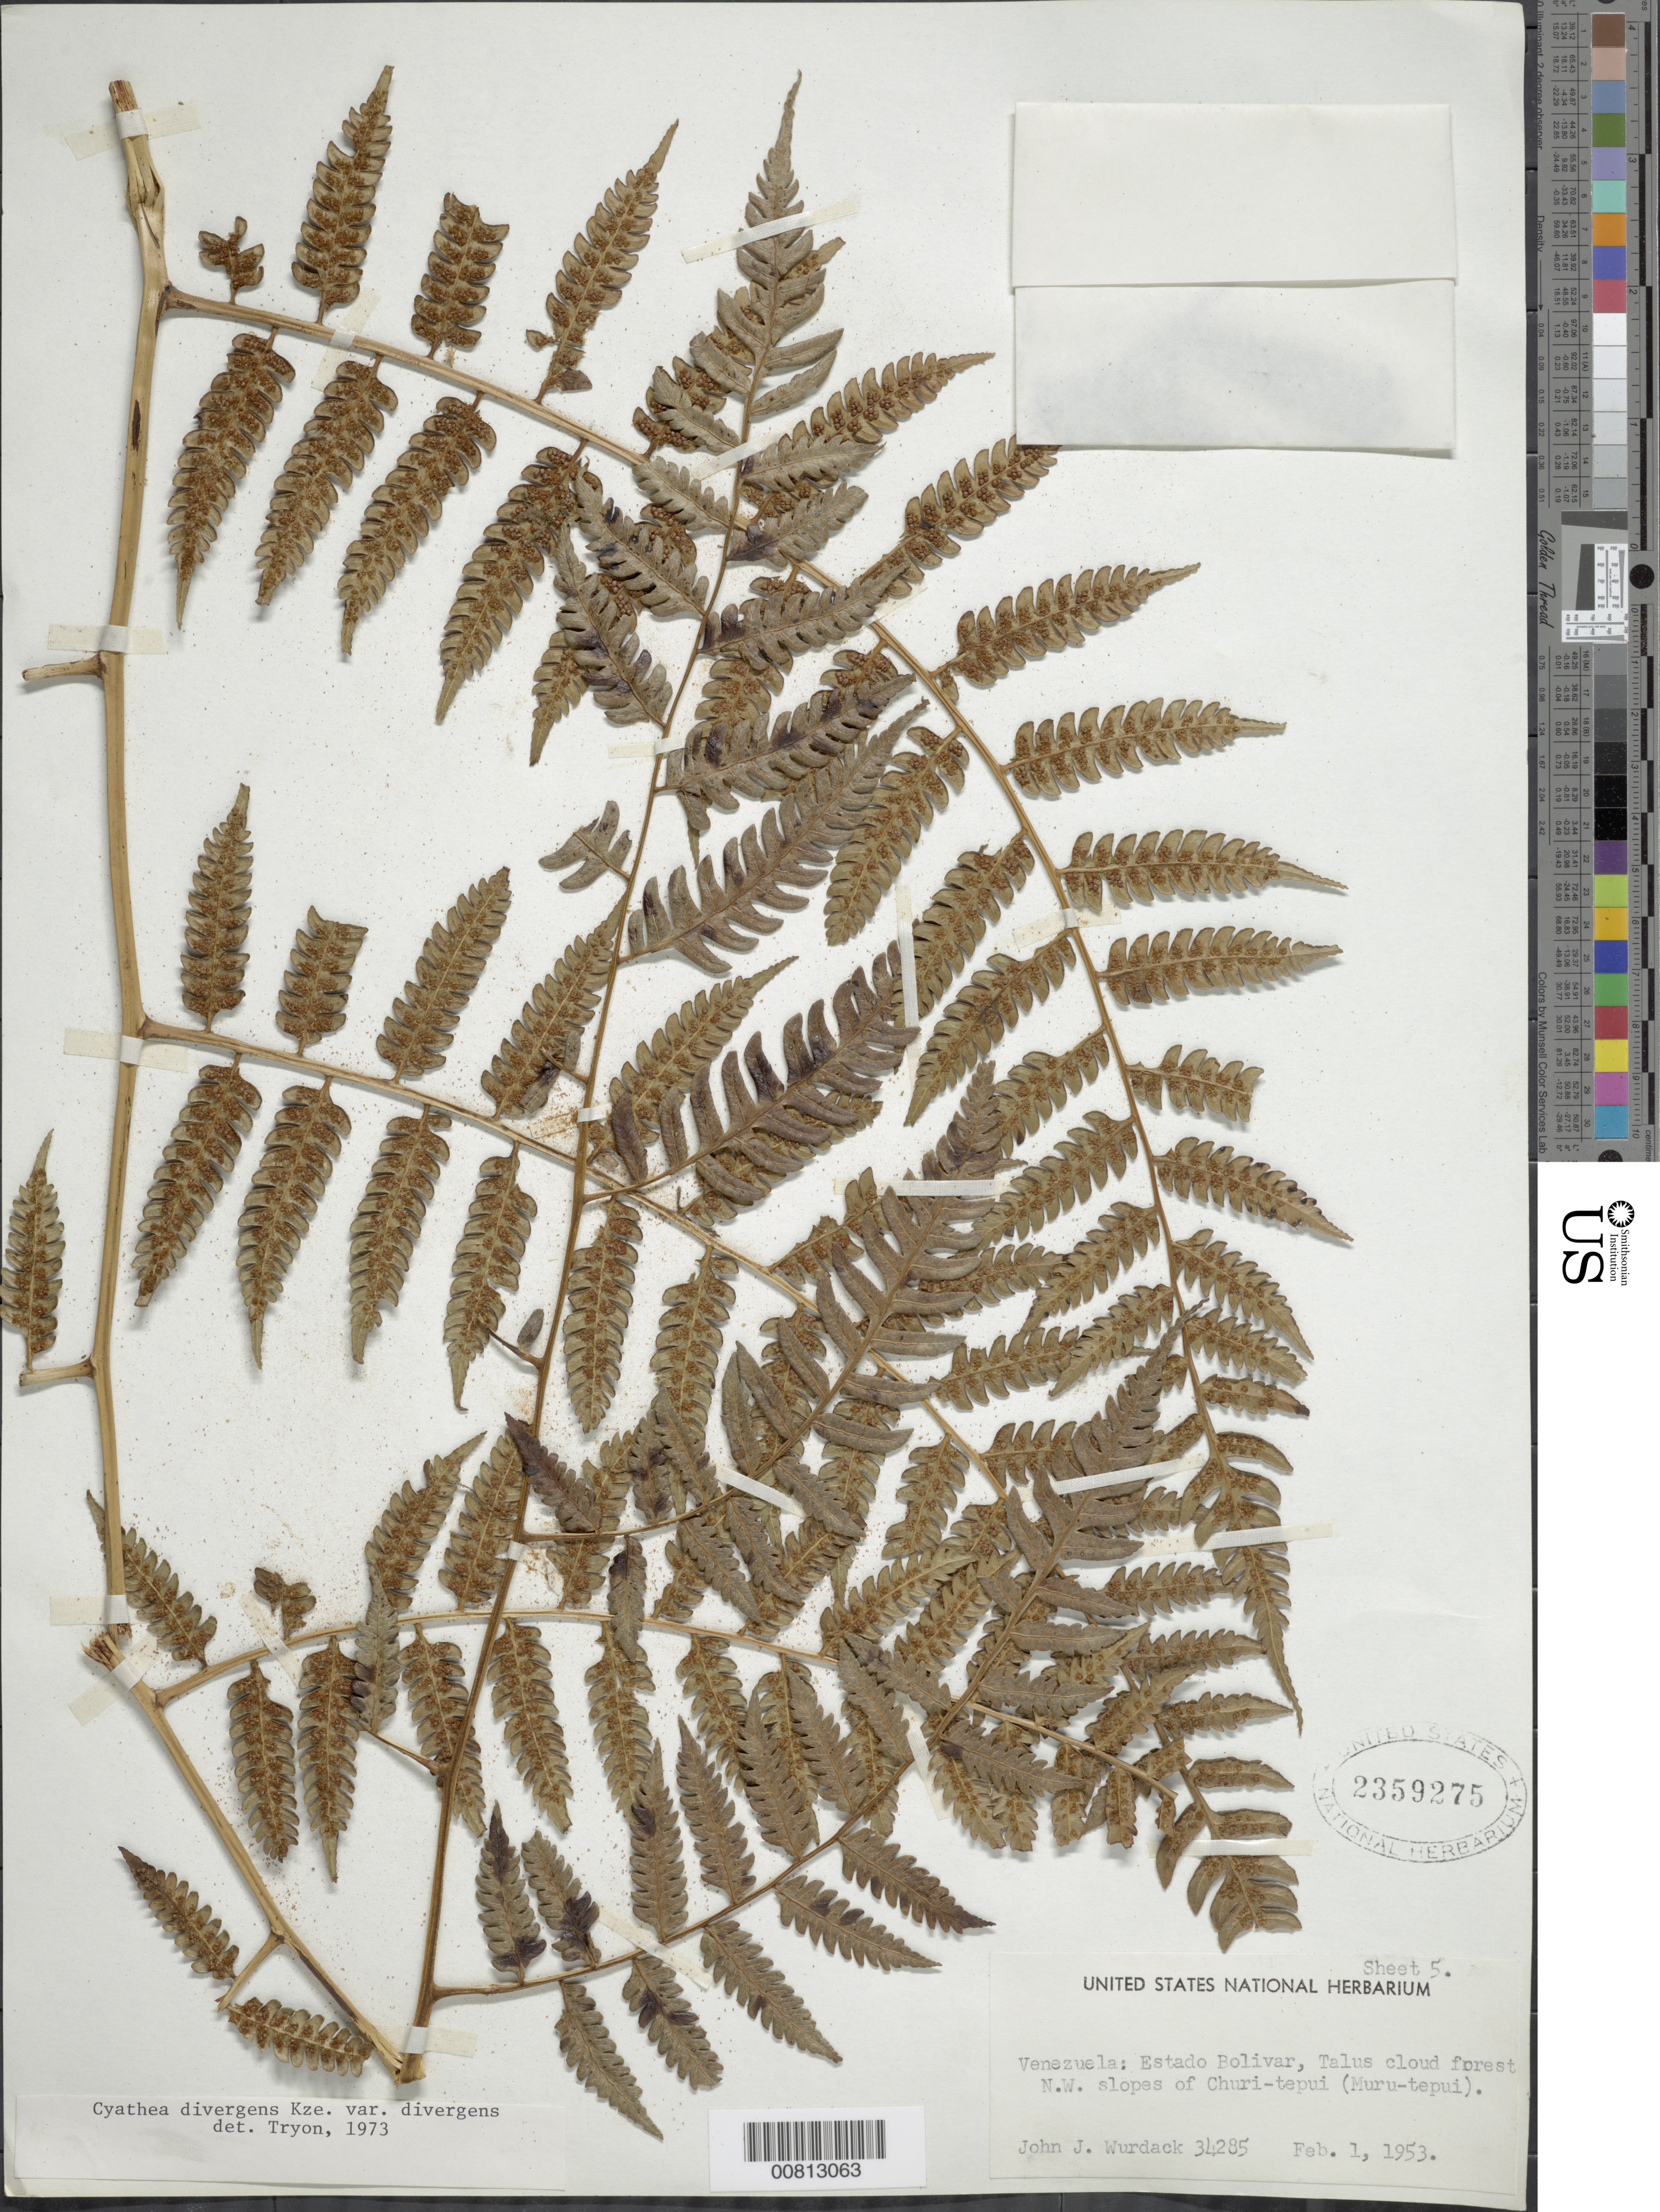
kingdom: Plantae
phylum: Tracheophyta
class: Polypodiopsida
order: Cyatheales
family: Cyatheaceae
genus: Cyathea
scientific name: Cyathea divergens var. divergens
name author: Kunze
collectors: J. J. Wurdack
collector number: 34285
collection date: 1953-02-01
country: Venezuela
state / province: Bolivar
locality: Venezuela: estado Bolivar, Talus cloud forest N.W. slopes of Churi-tepui (Muru-tepui)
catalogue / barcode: US 2359275